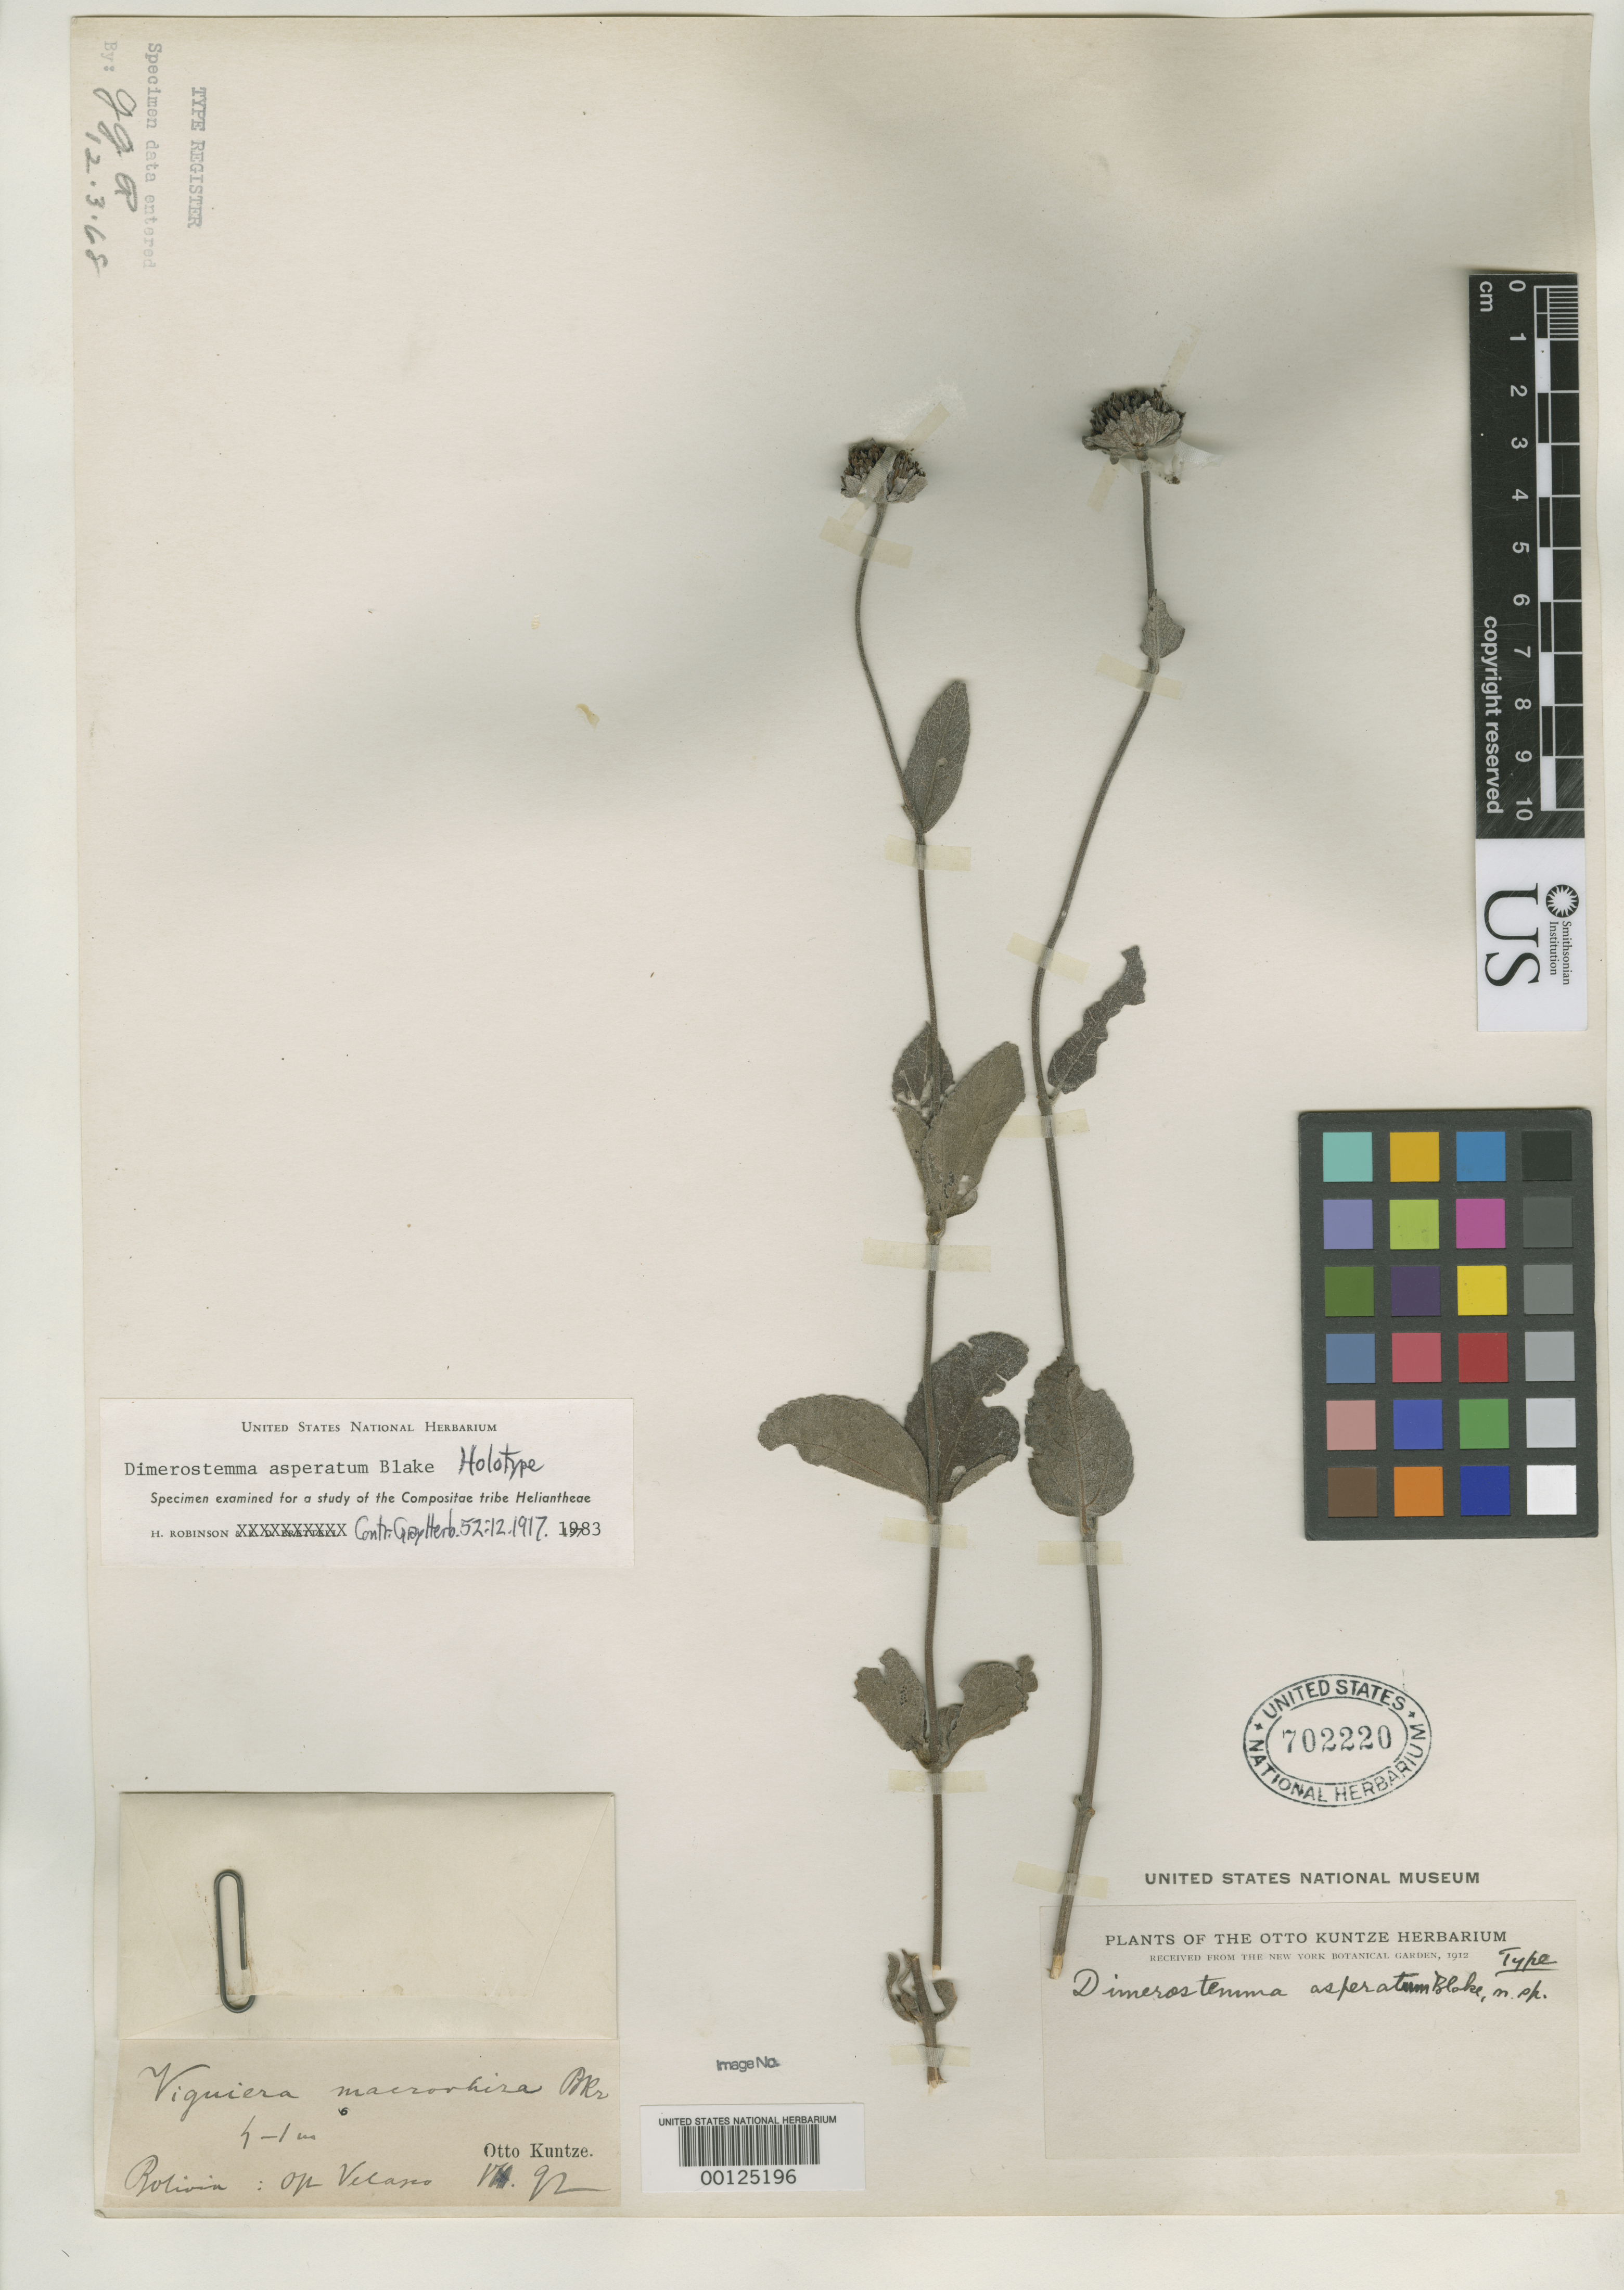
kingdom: Plantae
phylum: Tracheophyta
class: Magnoliopsida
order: Asterales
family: Asteraceae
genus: Dimerostemma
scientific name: Dimerostemma asperatum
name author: S.F. Blake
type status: Holotype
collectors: C.E.O. Kuntze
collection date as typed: Jul 1892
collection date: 1892-07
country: Bolivia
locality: E Velasco.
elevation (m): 200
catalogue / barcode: US 702220